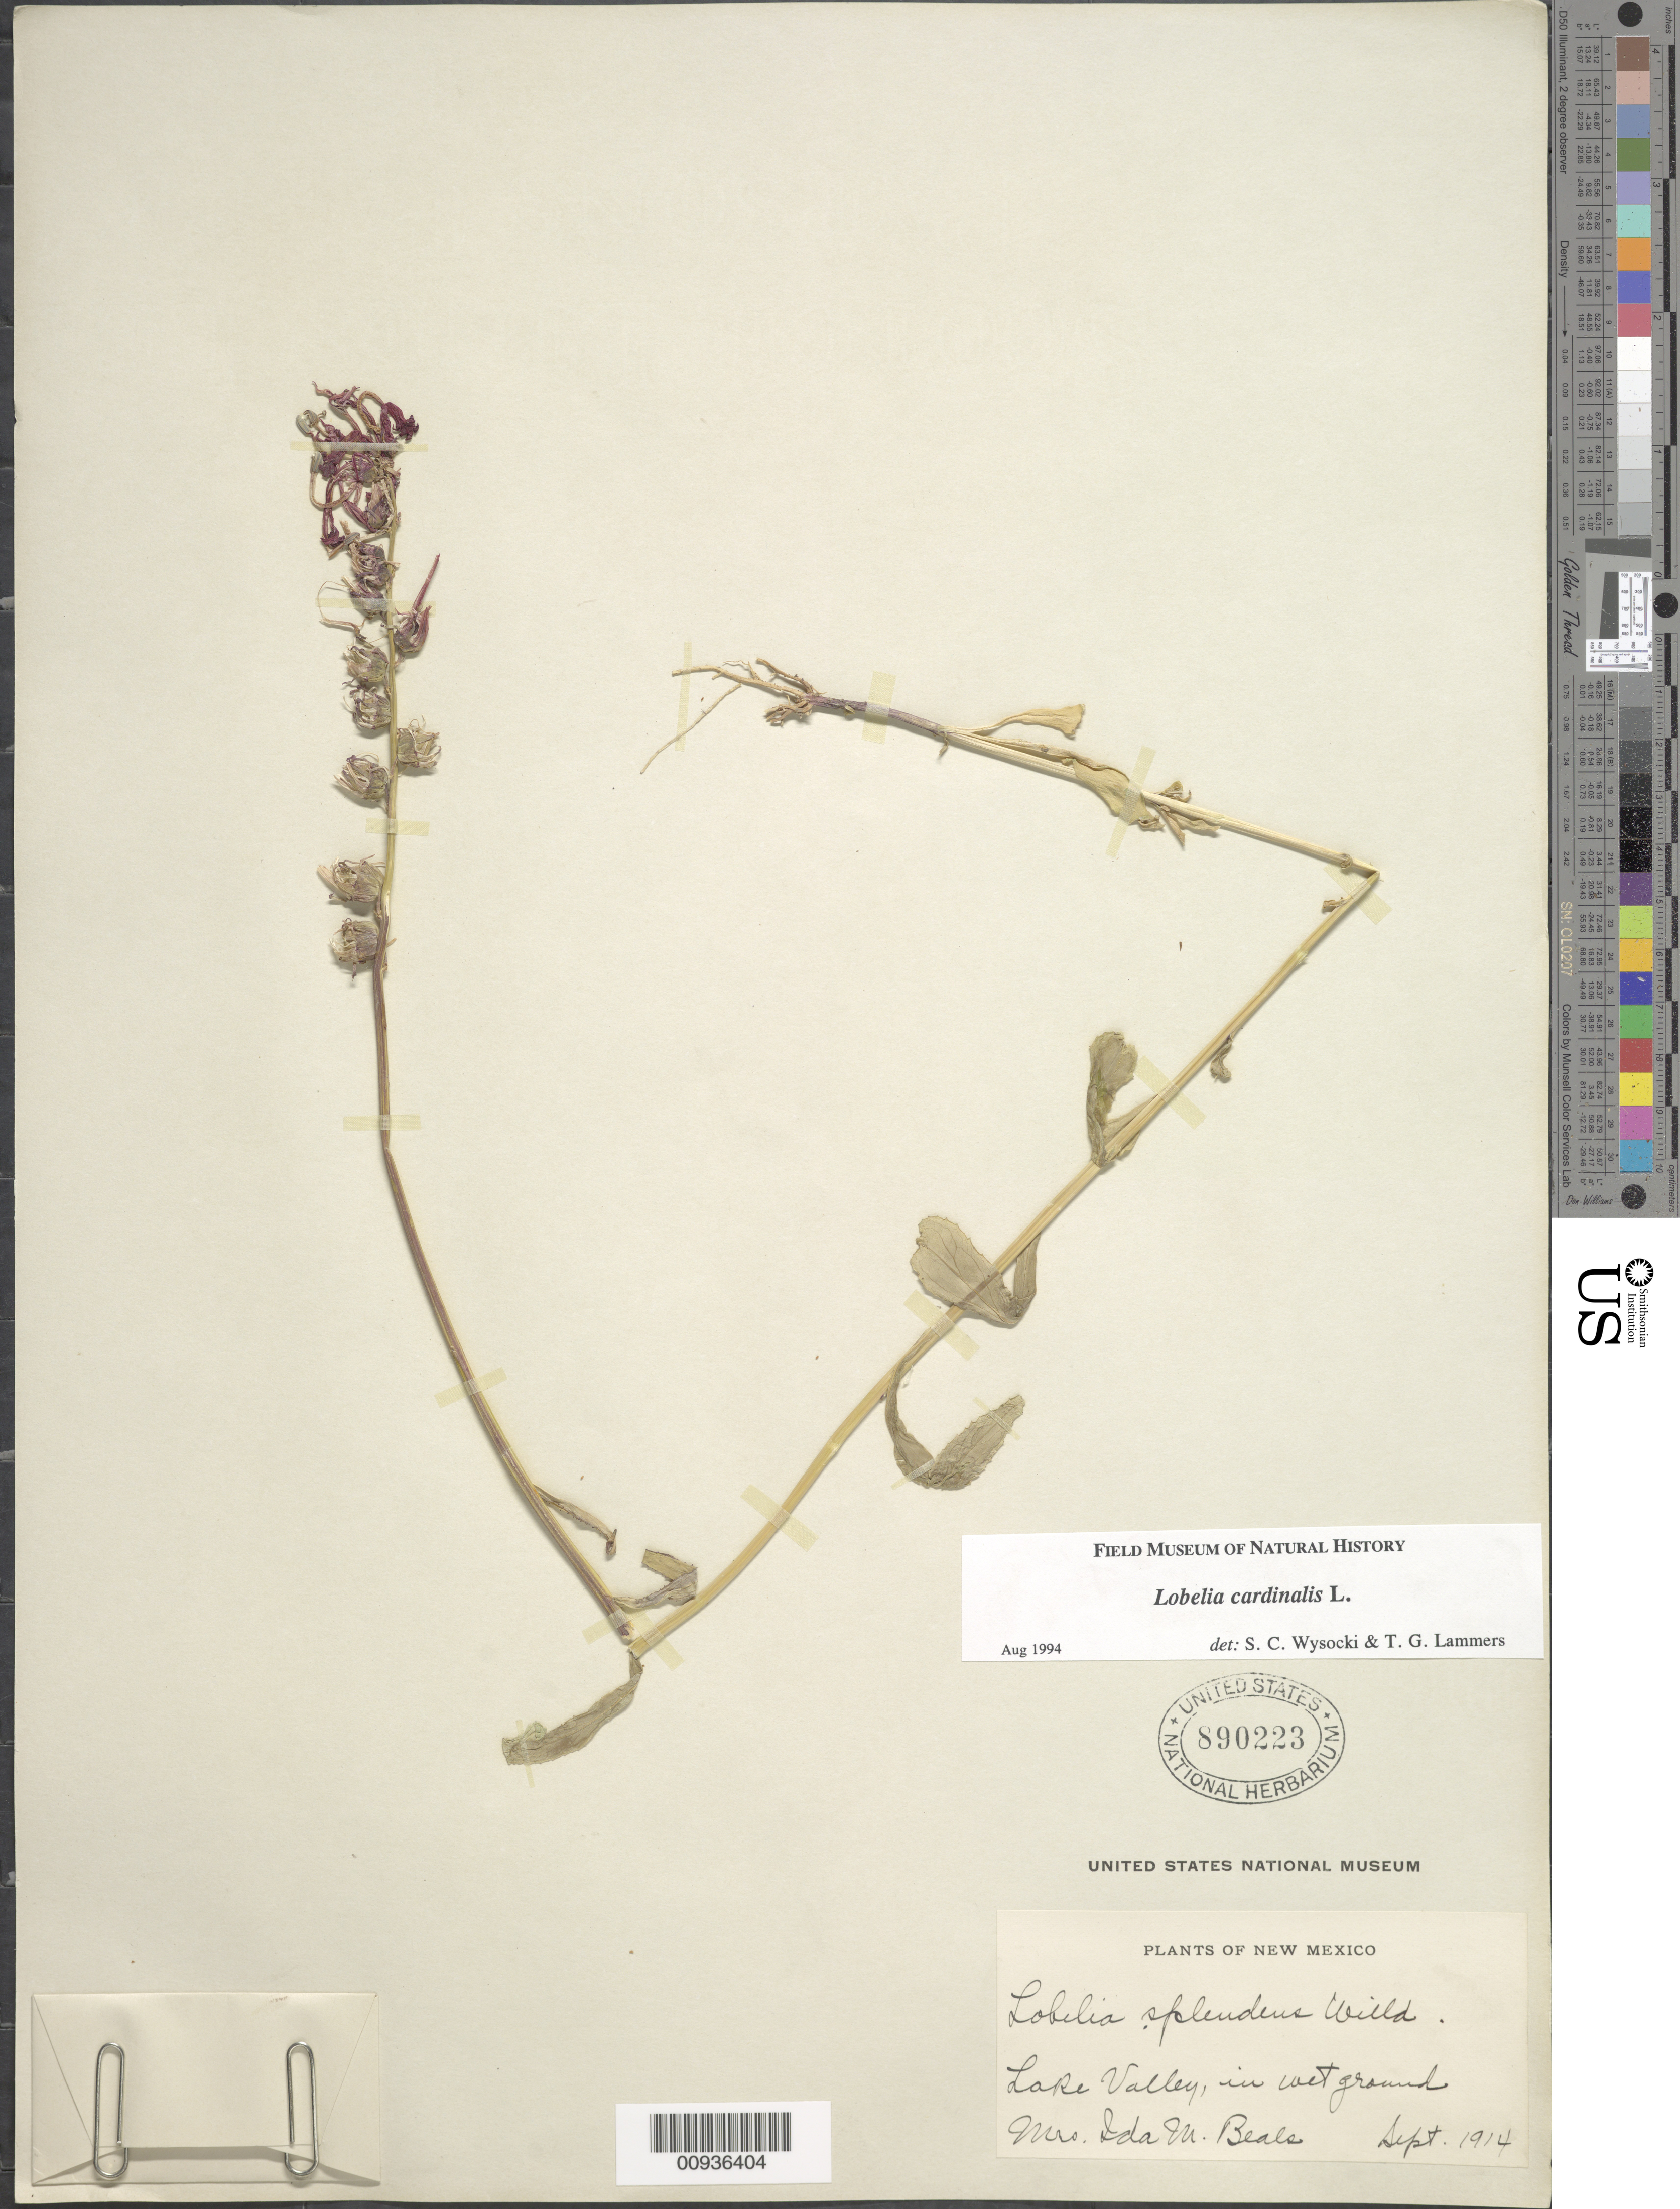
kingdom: Plantae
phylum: Tracheophyta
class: Magnoliopsida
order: Asterales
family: Campanulaceae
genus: Lobelia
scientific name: Lobelia cardinalis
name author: L.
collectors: I. M. Beals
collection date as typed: Sep 1914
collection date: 1914-09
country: United States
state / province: New Mexico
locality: Lake Valley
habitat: in wet ground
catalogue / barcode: US 890223